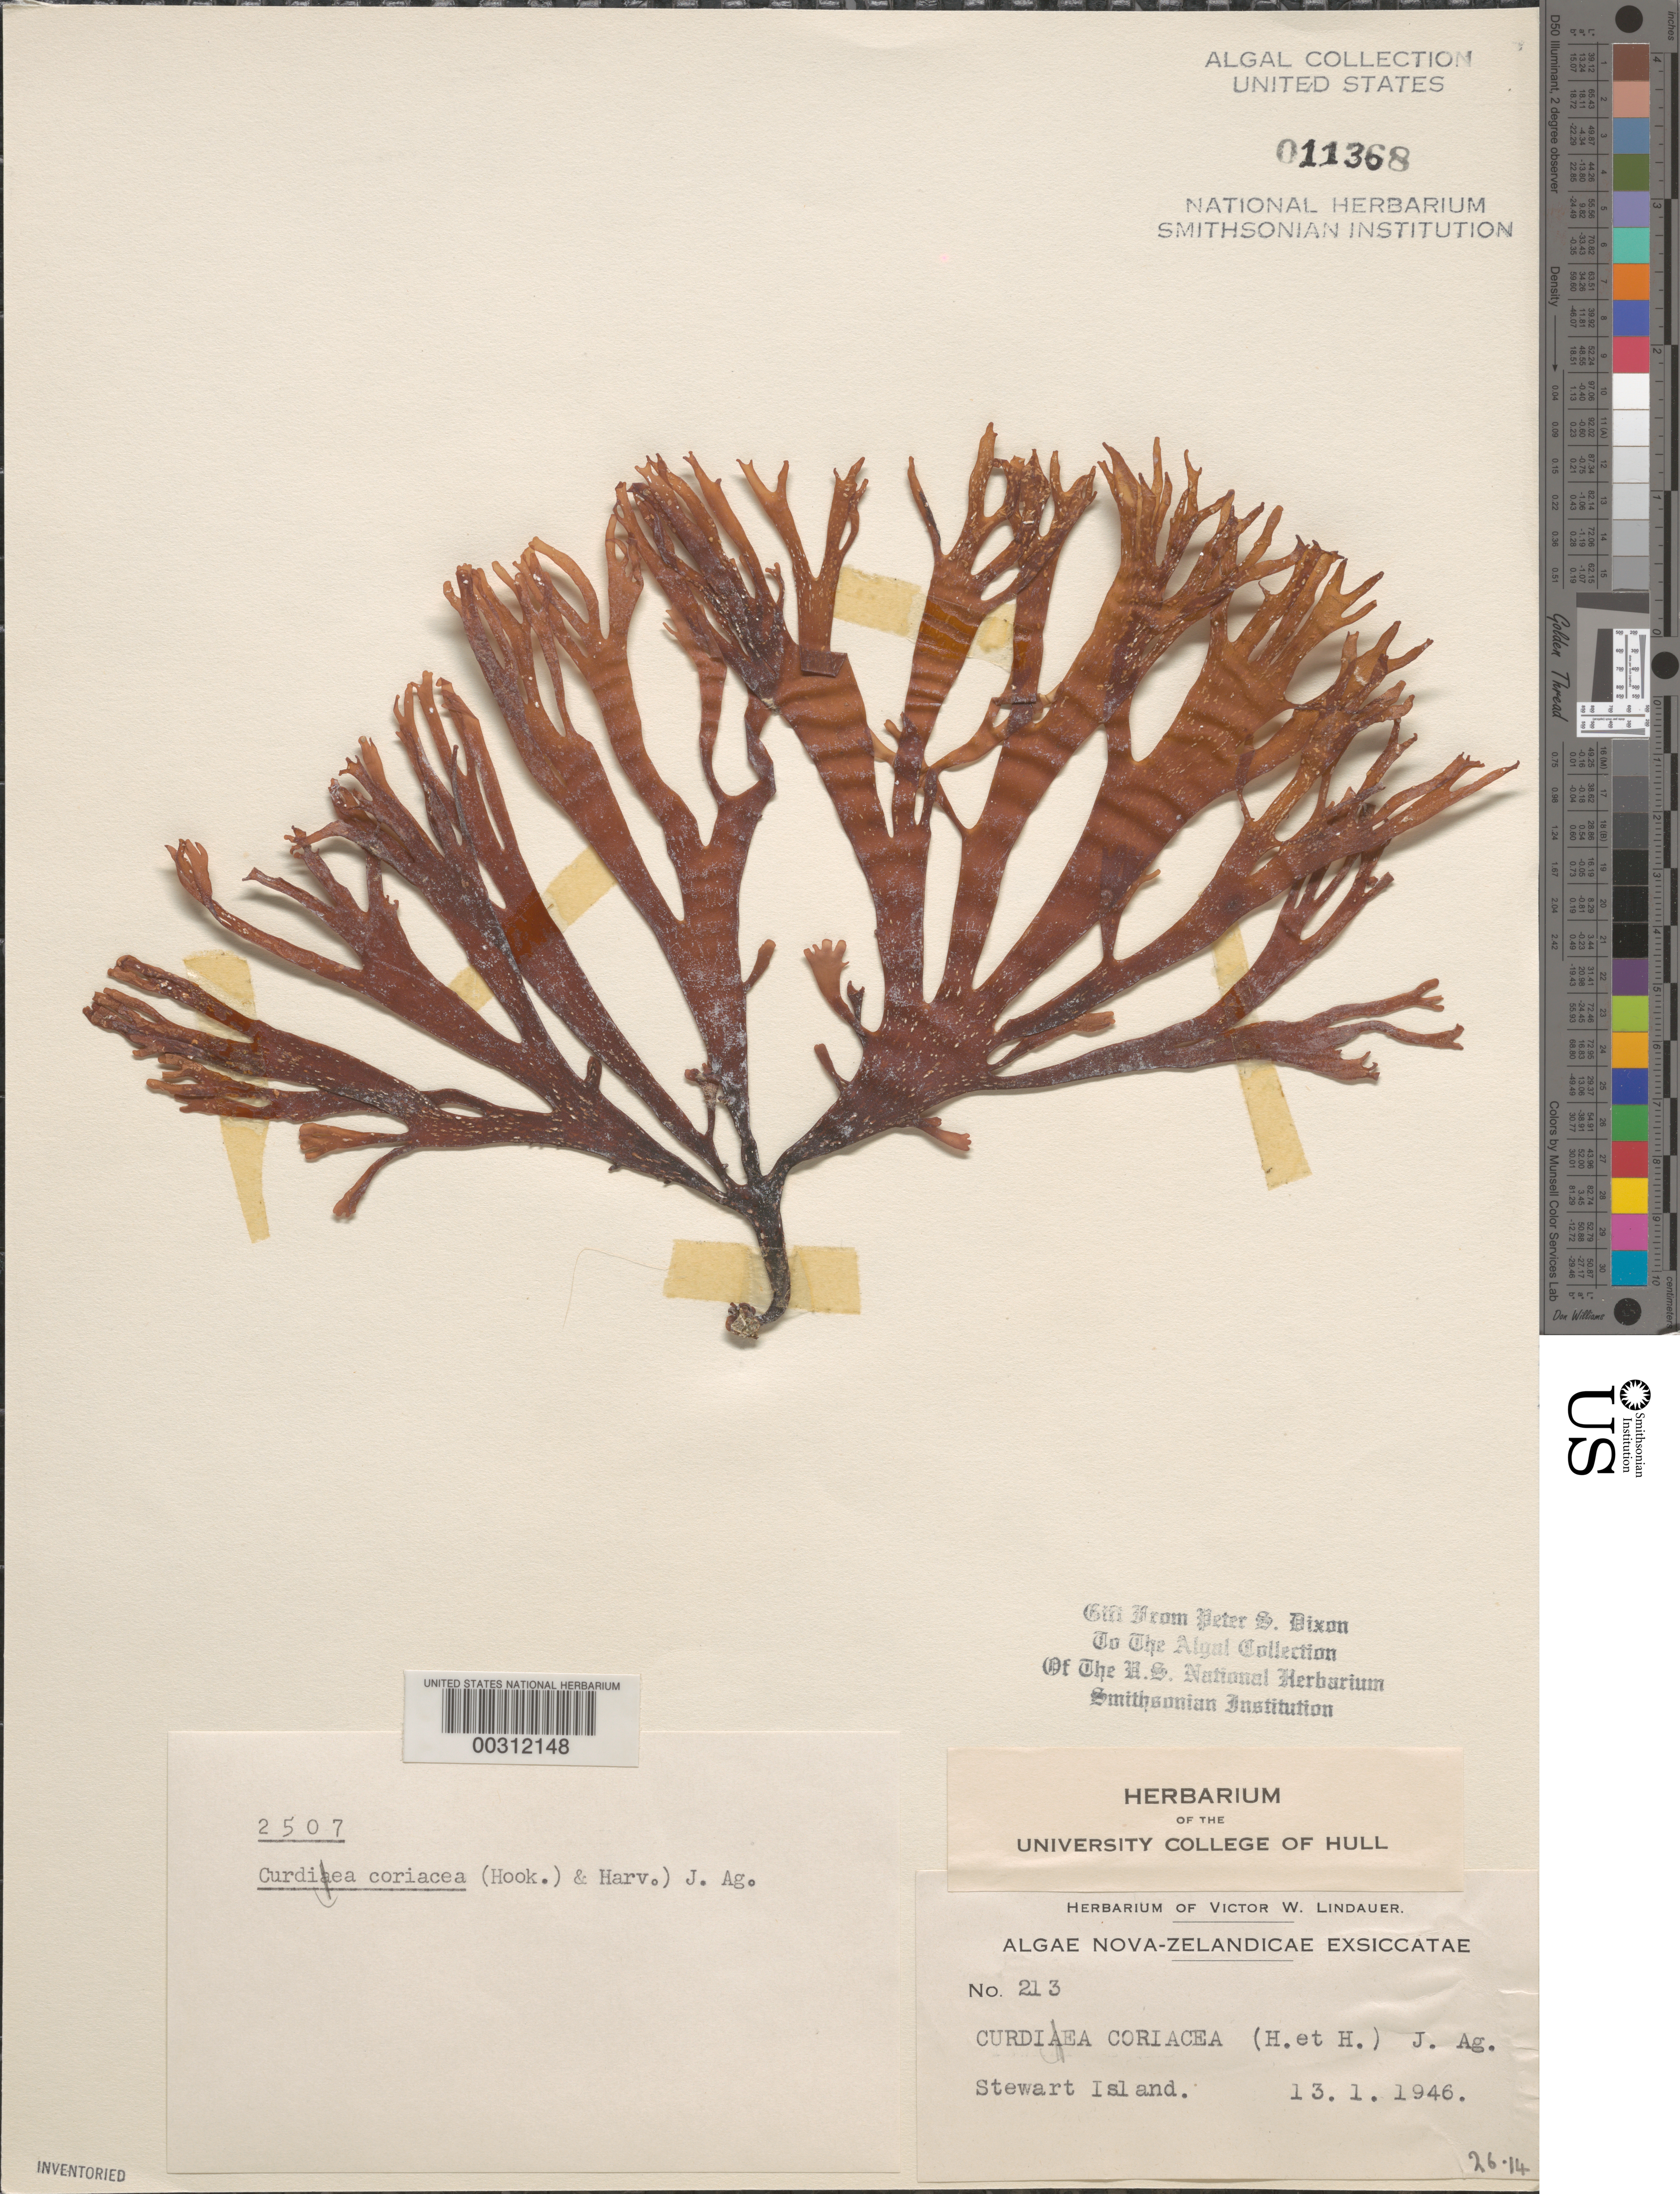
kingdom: Plantae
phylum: Rhodophyta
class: Florideophyceae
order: Gracilariales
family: Gracilariaceae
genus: Curdiea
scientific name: Curdiea coriacea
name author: (Hook. f. & Harv.) J. Agardh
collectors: V. Lindauer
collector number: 213 & PSD 2507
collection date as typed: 13 Jan 1946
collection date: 1946-01-13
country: New Zealand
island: Stewart Island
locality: Ringa Ringa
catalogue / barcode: US 11368